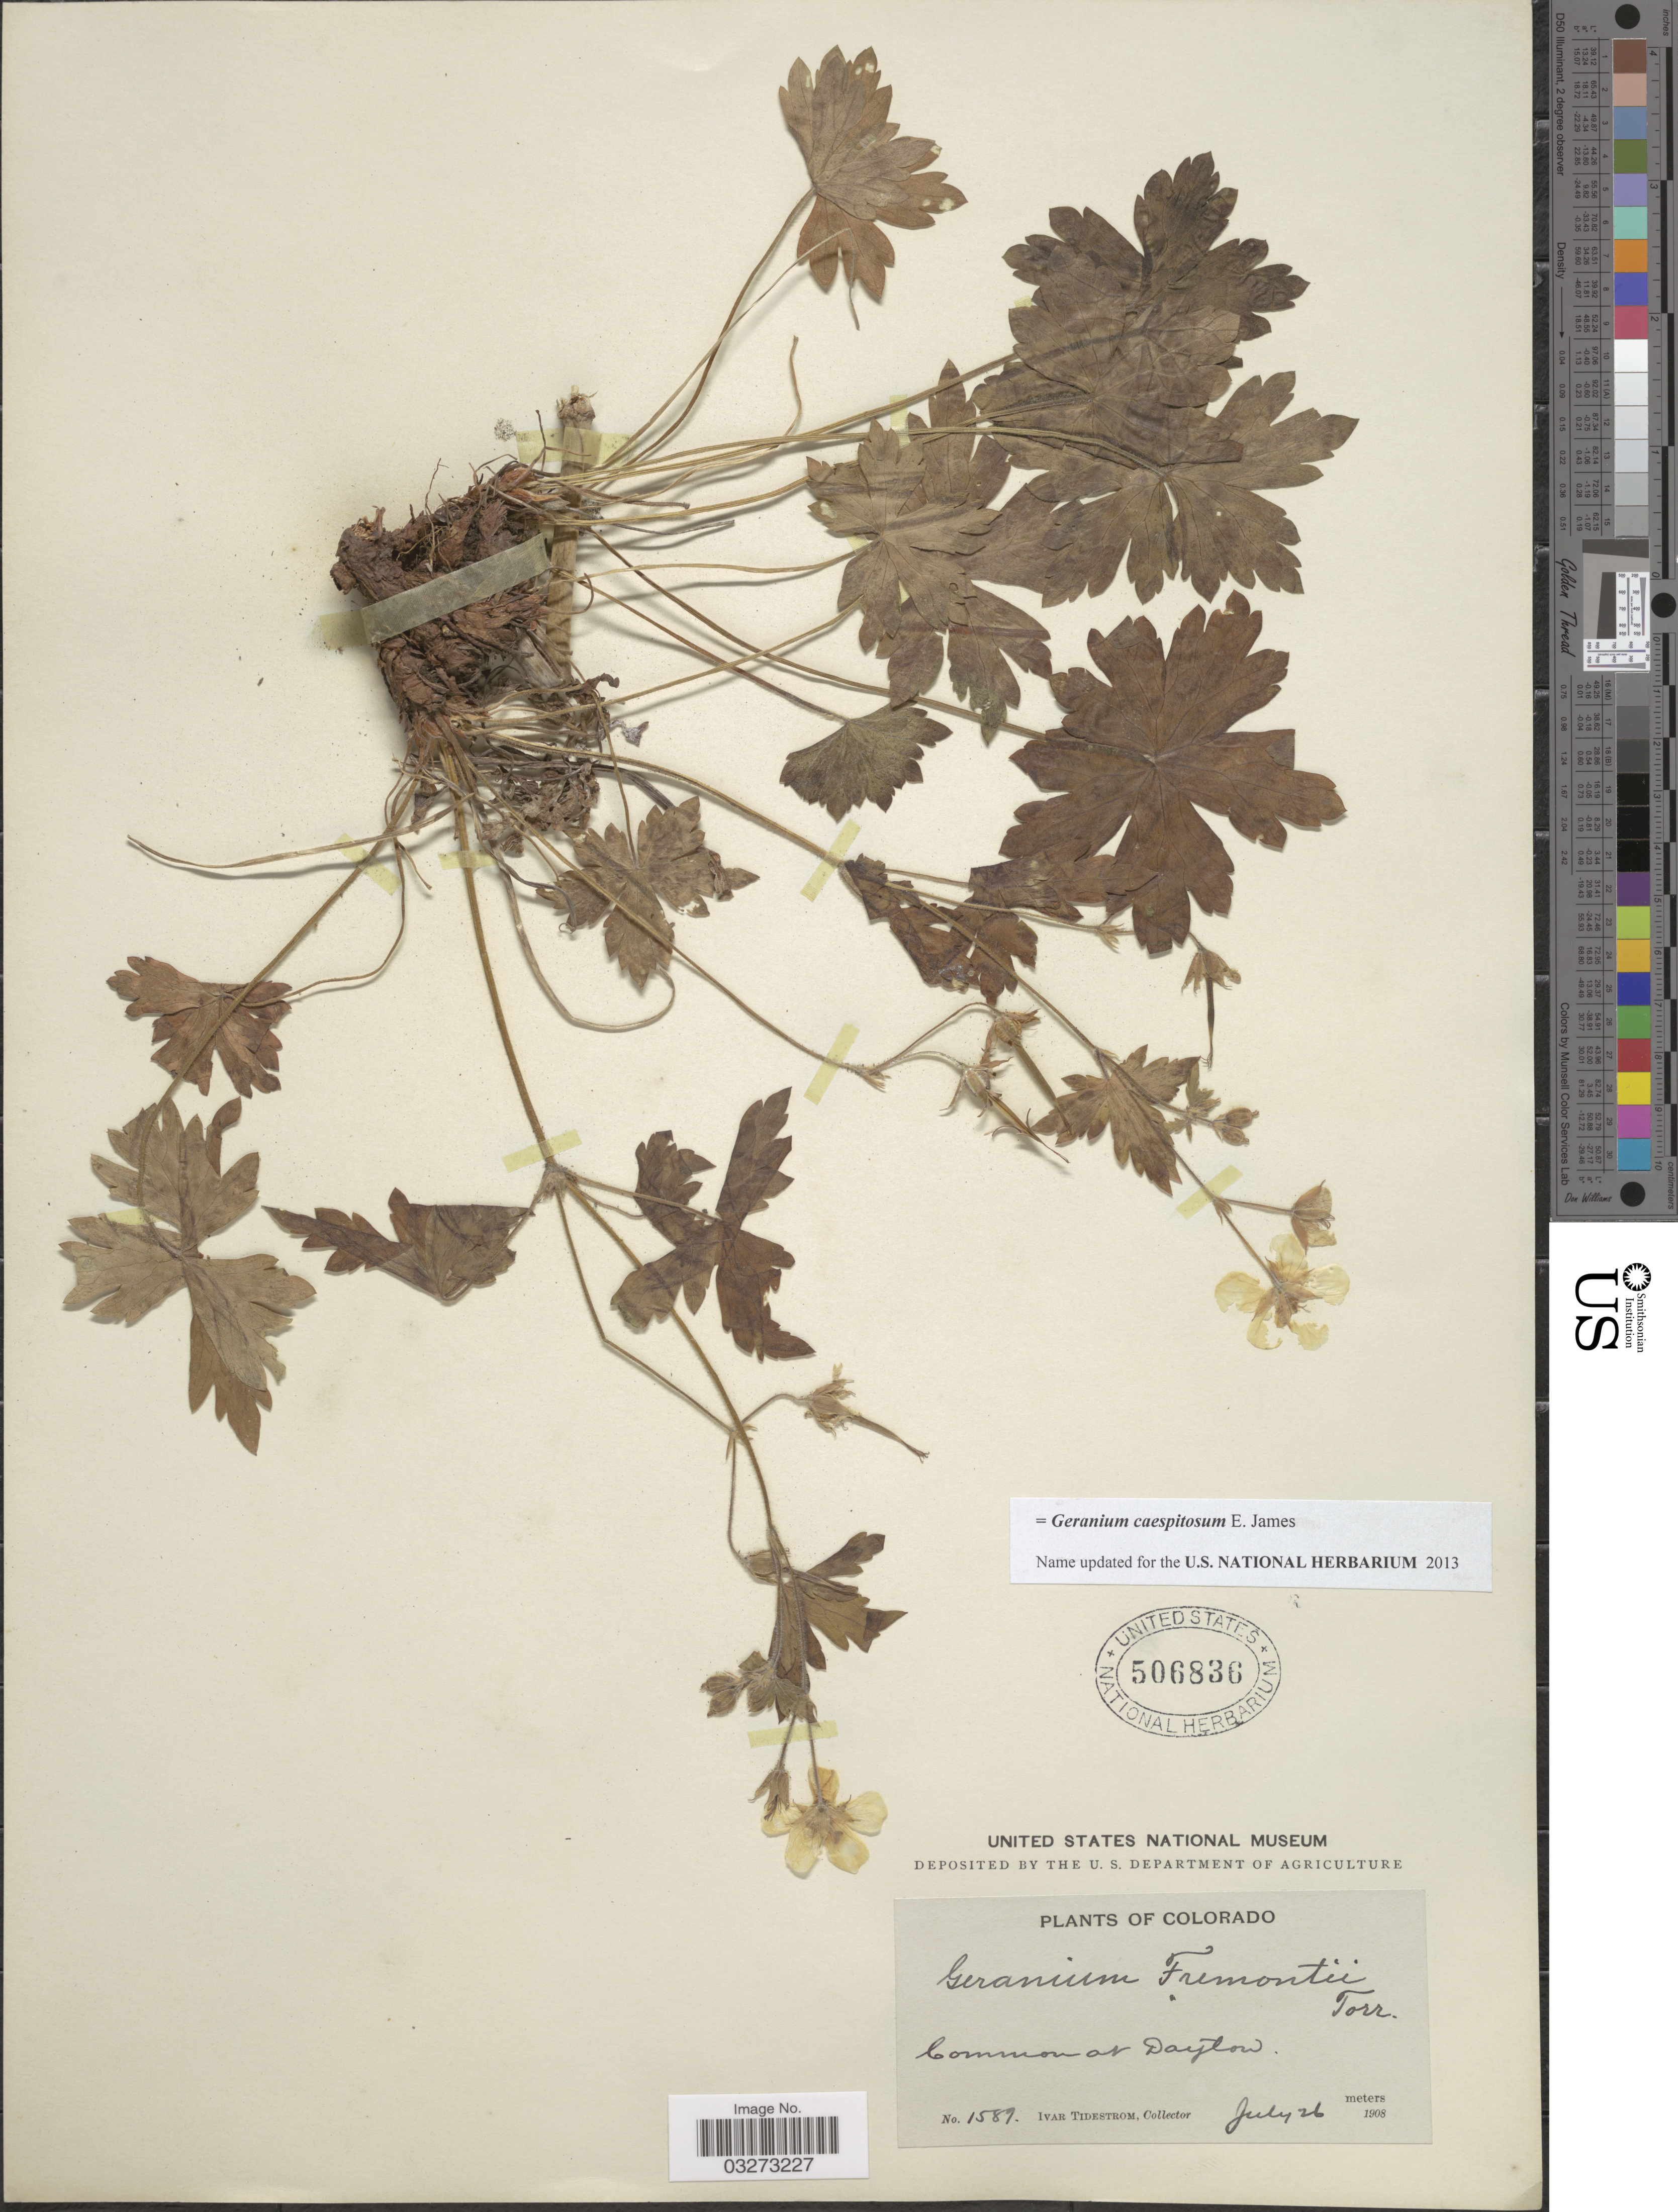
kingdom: Plantae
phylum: Tracheophyta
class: Magnoliopsida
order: Geraniales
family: Geraniaceae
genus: Geranium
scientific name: Geranium caespitosum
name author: E. James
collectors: I. F. Tidestrom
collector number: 1589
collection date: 1908-07-26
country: United States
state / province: Colorado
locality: Common at Dayton.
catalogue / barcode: US 506836